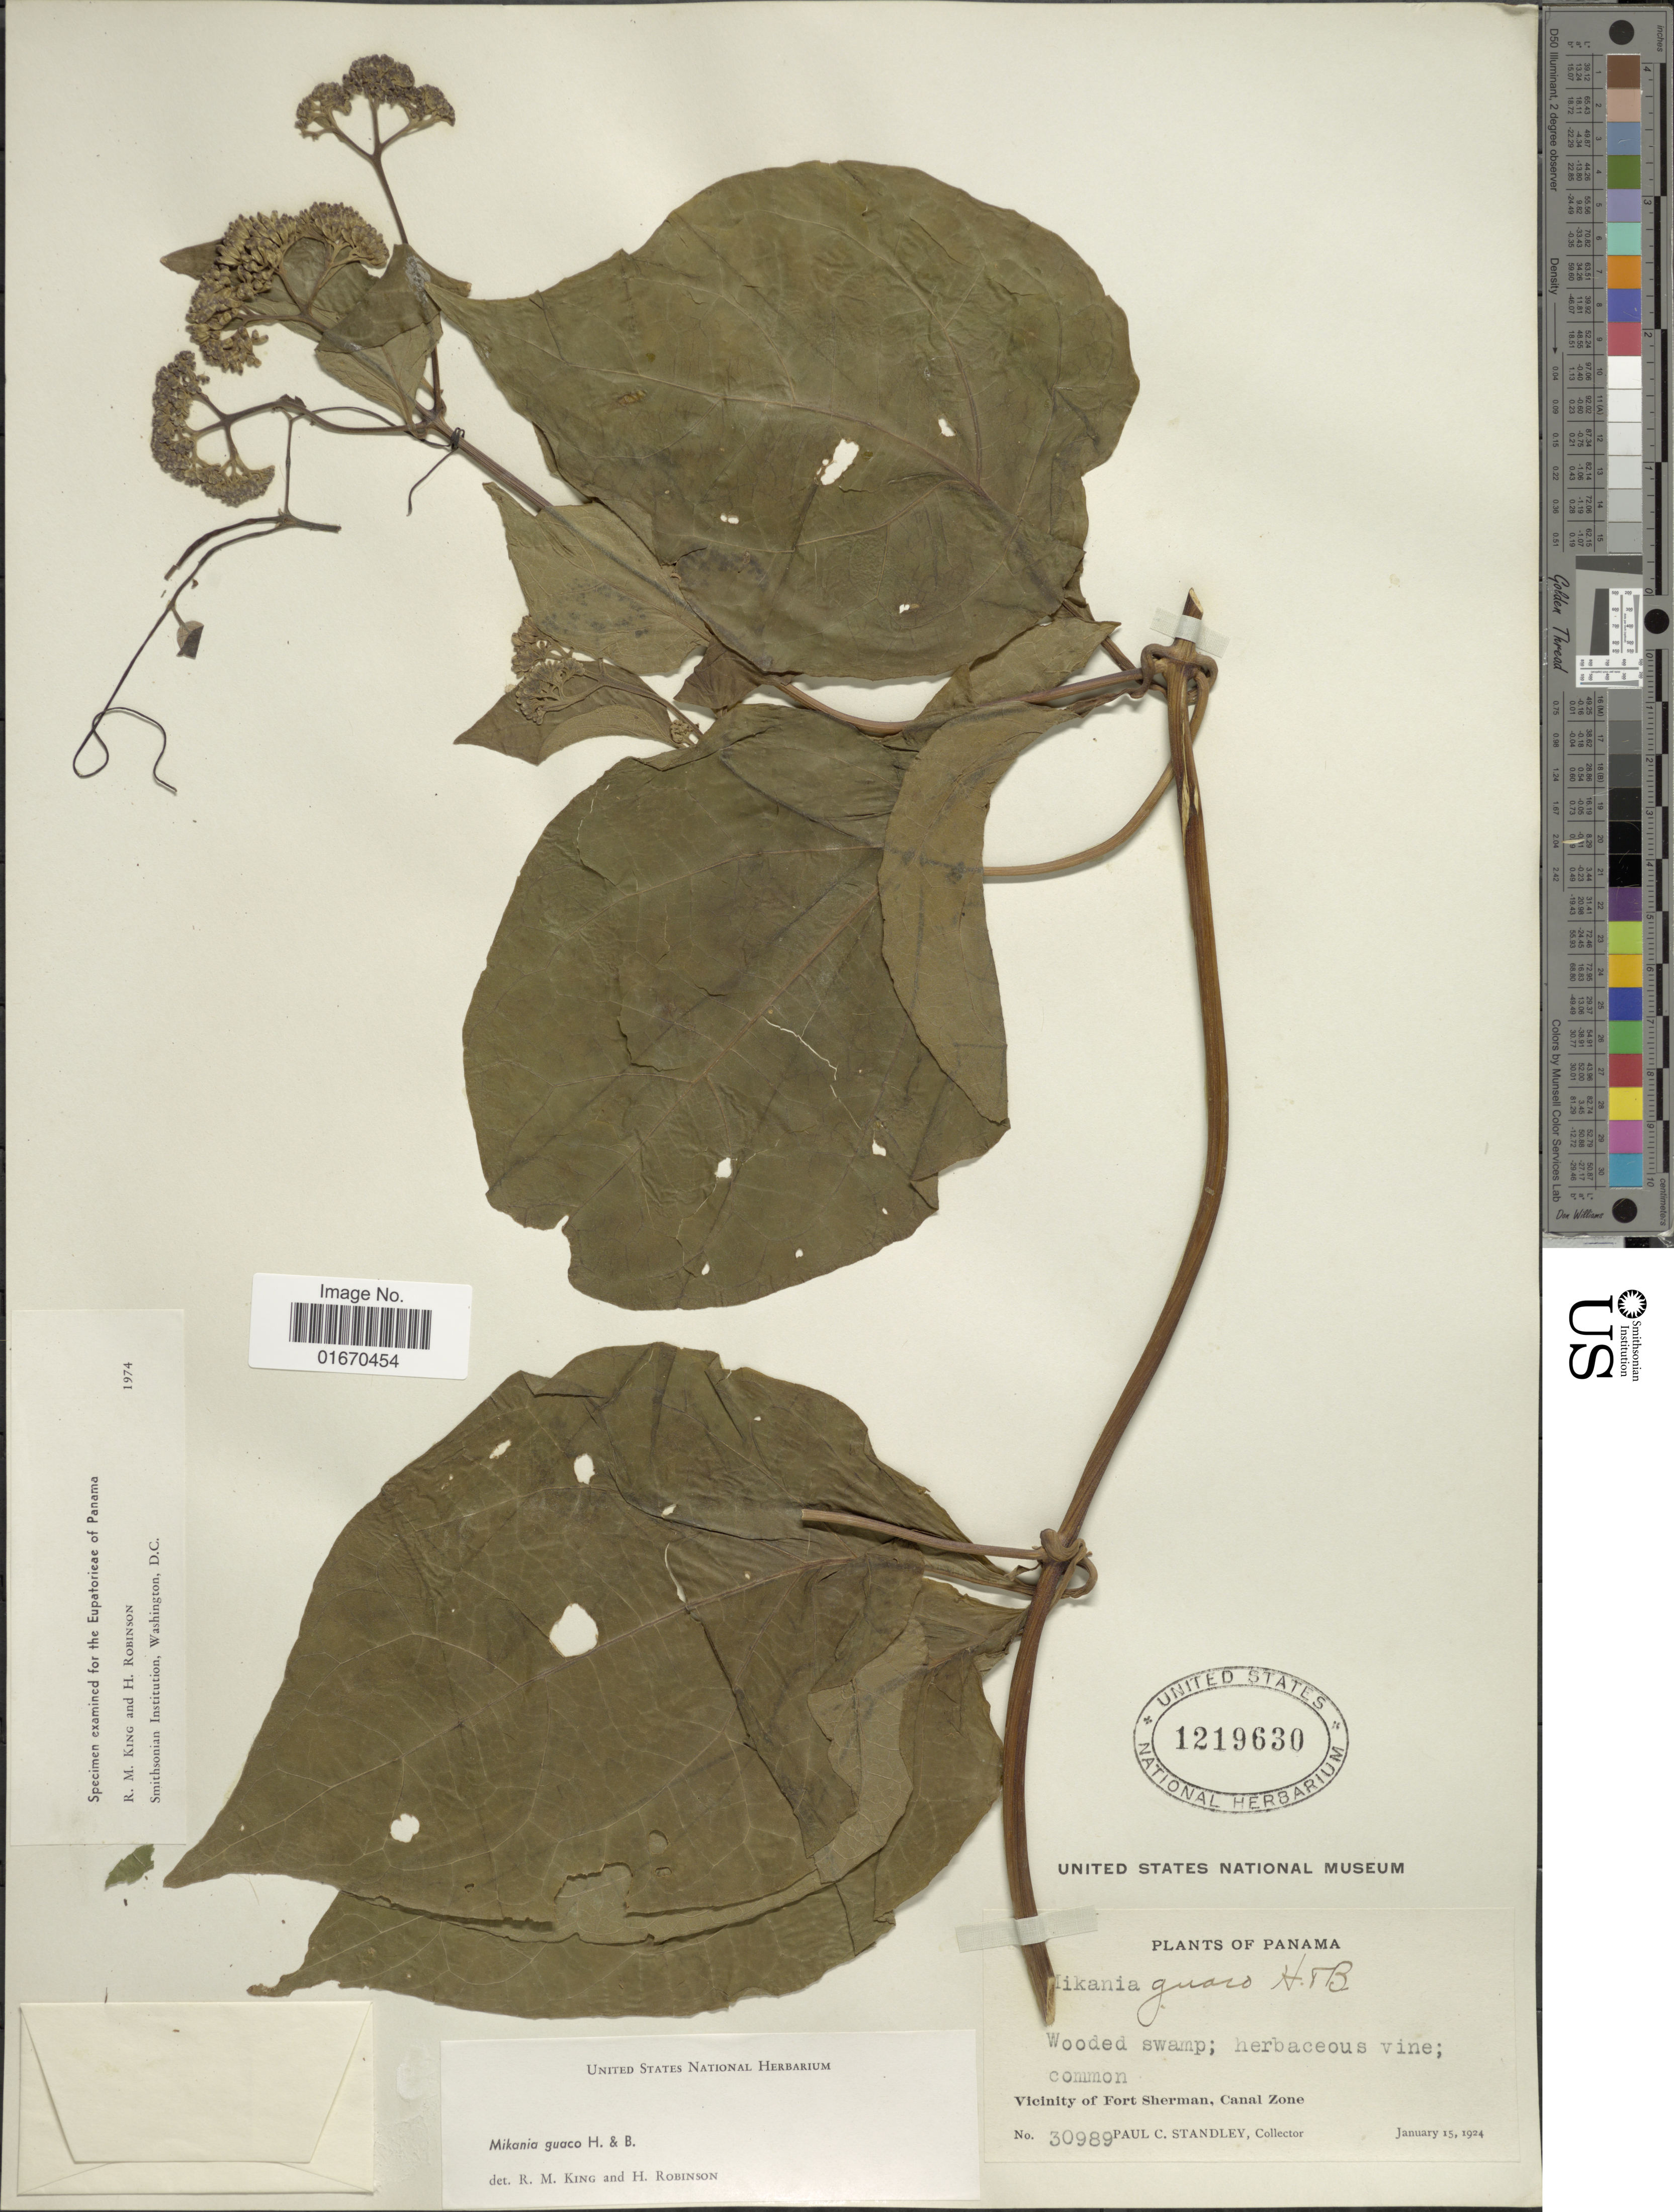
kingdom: Plantae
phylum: Tracheophyta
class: Magnoliopsida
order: Asterales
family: Asteraceae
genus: Mikania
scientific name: Mikania guaco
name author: Humb. & Bonpl.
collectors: P. C. Standley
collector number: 30989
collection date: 1924-01-15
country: Panama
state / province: Colón / Panamá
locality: Vicinity of Fort Sherman, Canal Zone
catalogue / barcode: US 1219630